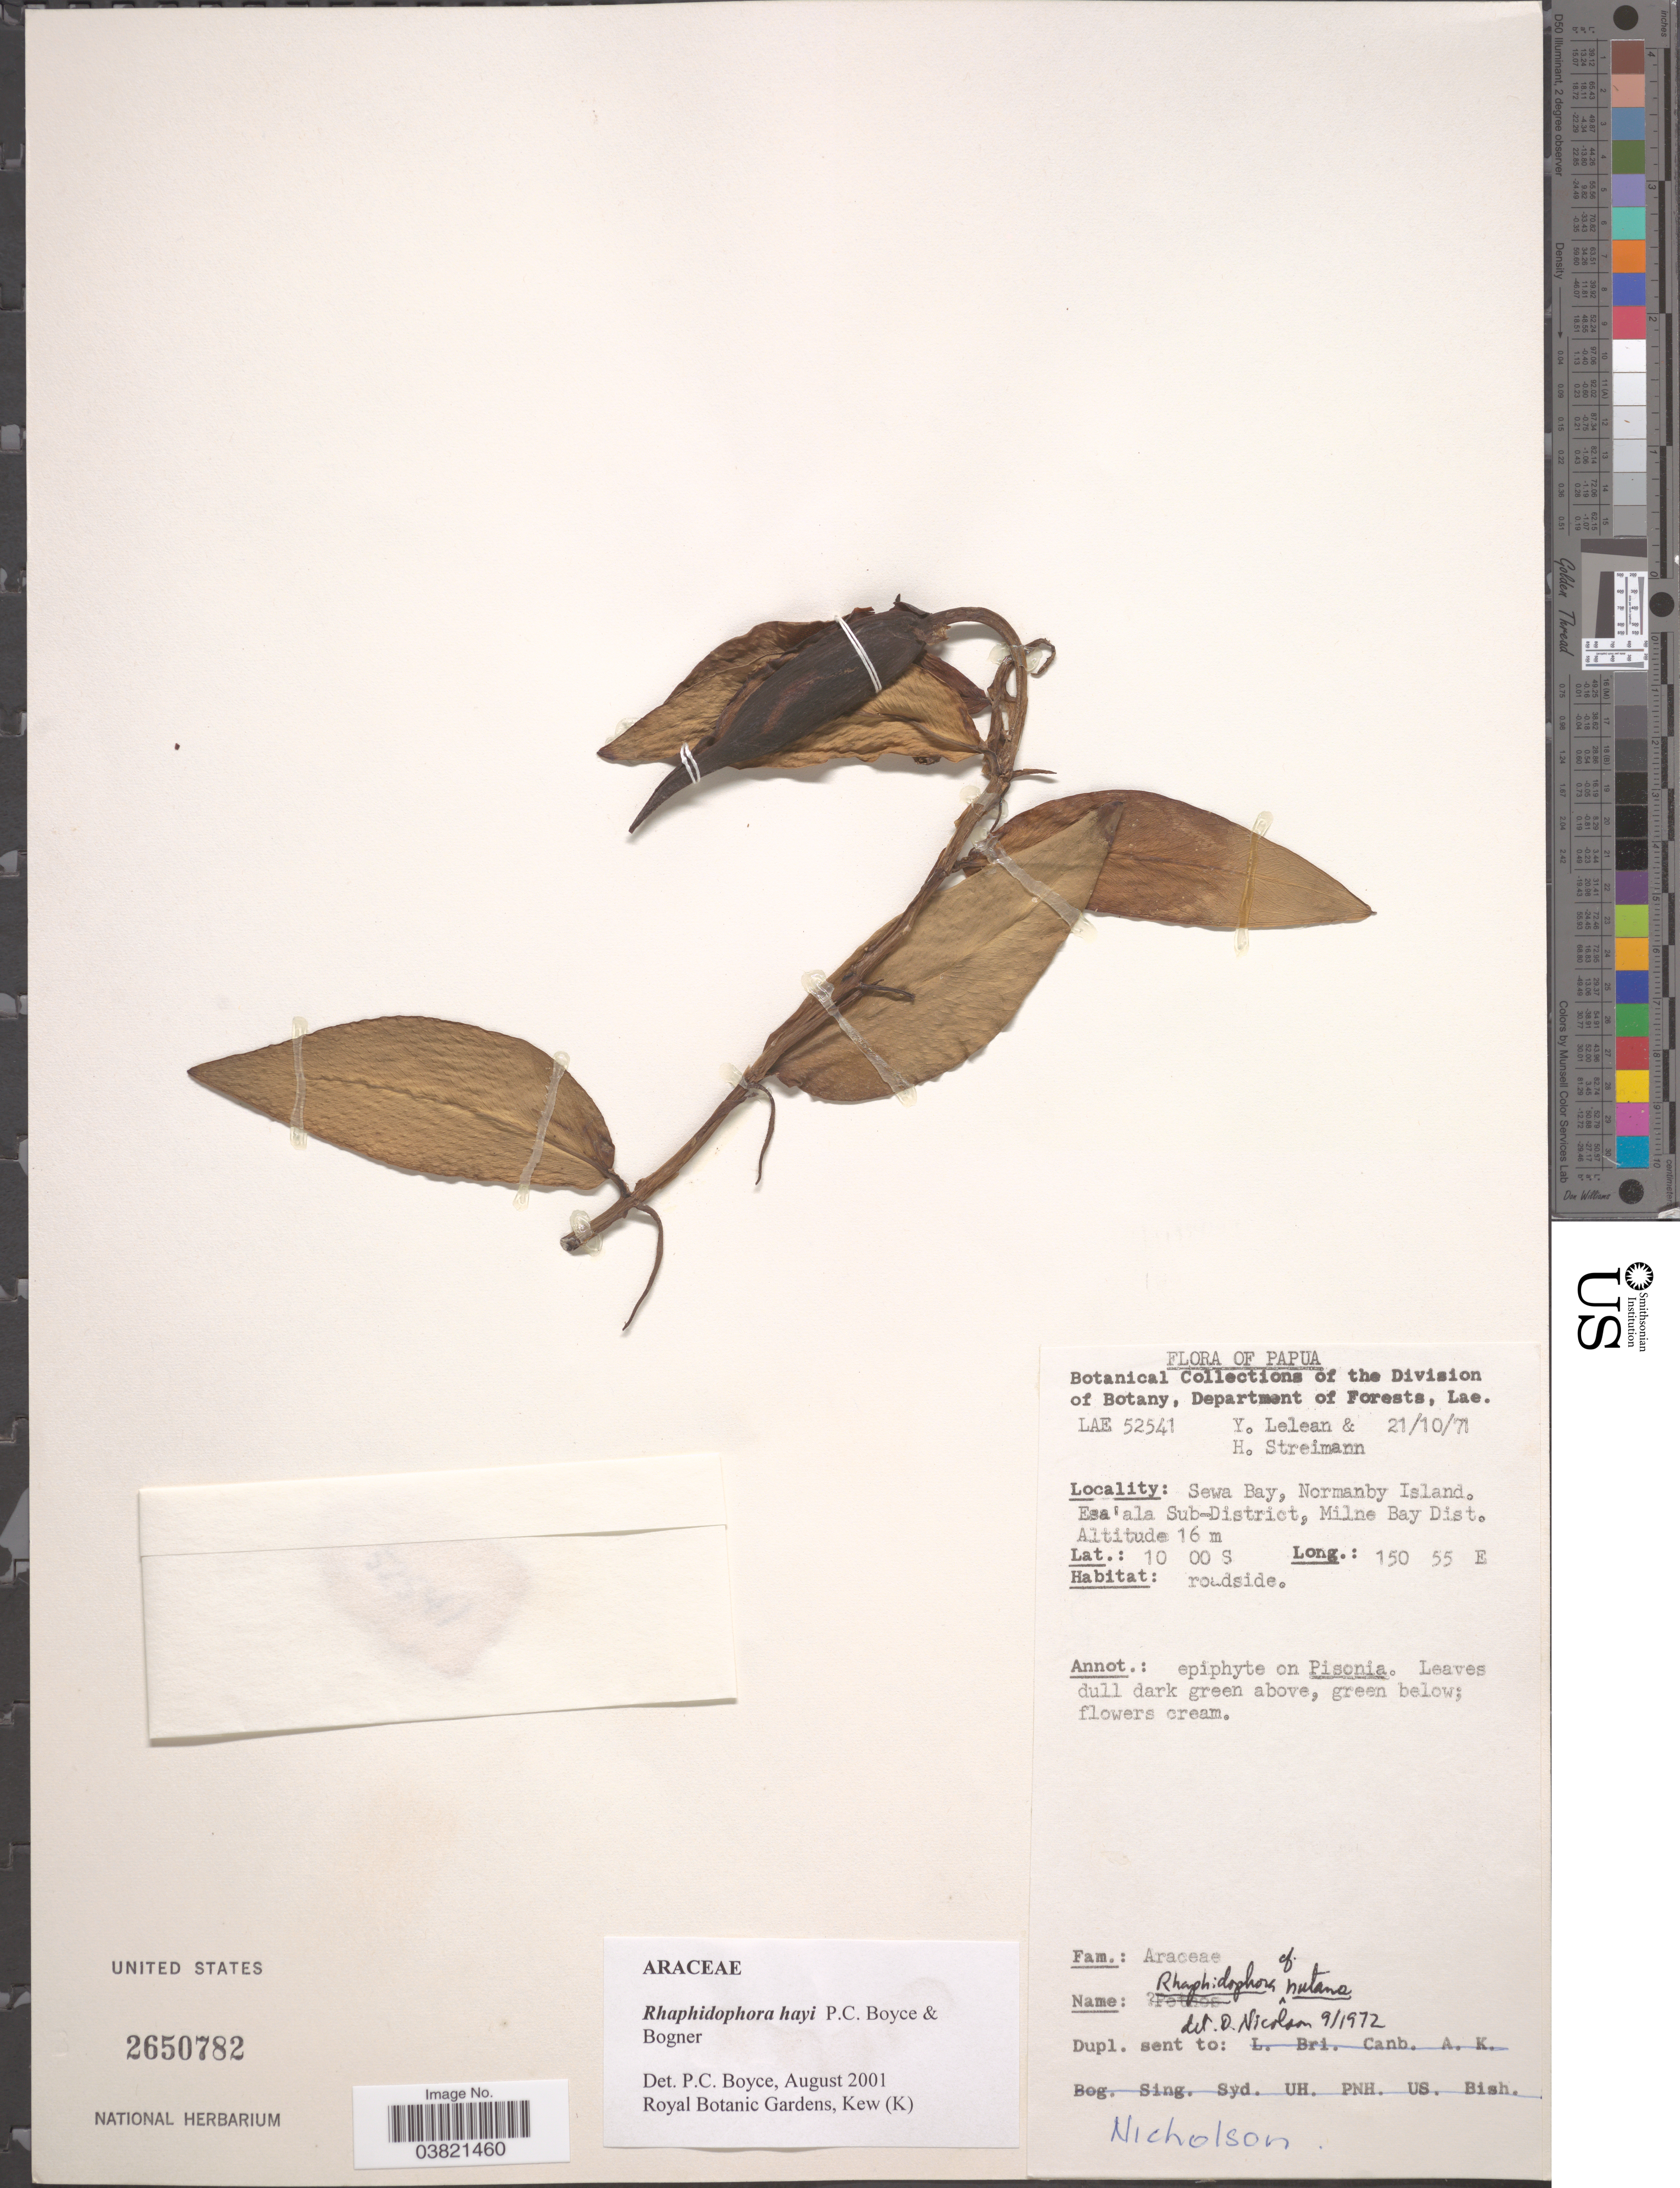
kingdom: Plantae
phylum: Tracheophyta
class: Liliopsida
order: Alismatales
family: Araceae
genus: Rhaphidophora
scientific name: Rhaphidophora hayi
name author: P.C. Boyce & Bogner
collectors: Y. Lelean & H. Streimann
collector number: LAE 52541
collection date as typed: Transcribed d/m/y: 21/10/71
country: Papua New Guinea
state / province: Milne Bay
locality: Papua. Sewa Bay, Normanby Island, Esa'ala Sub-District, Milne Bay Dist.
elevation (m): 16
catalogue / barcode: US 2650782